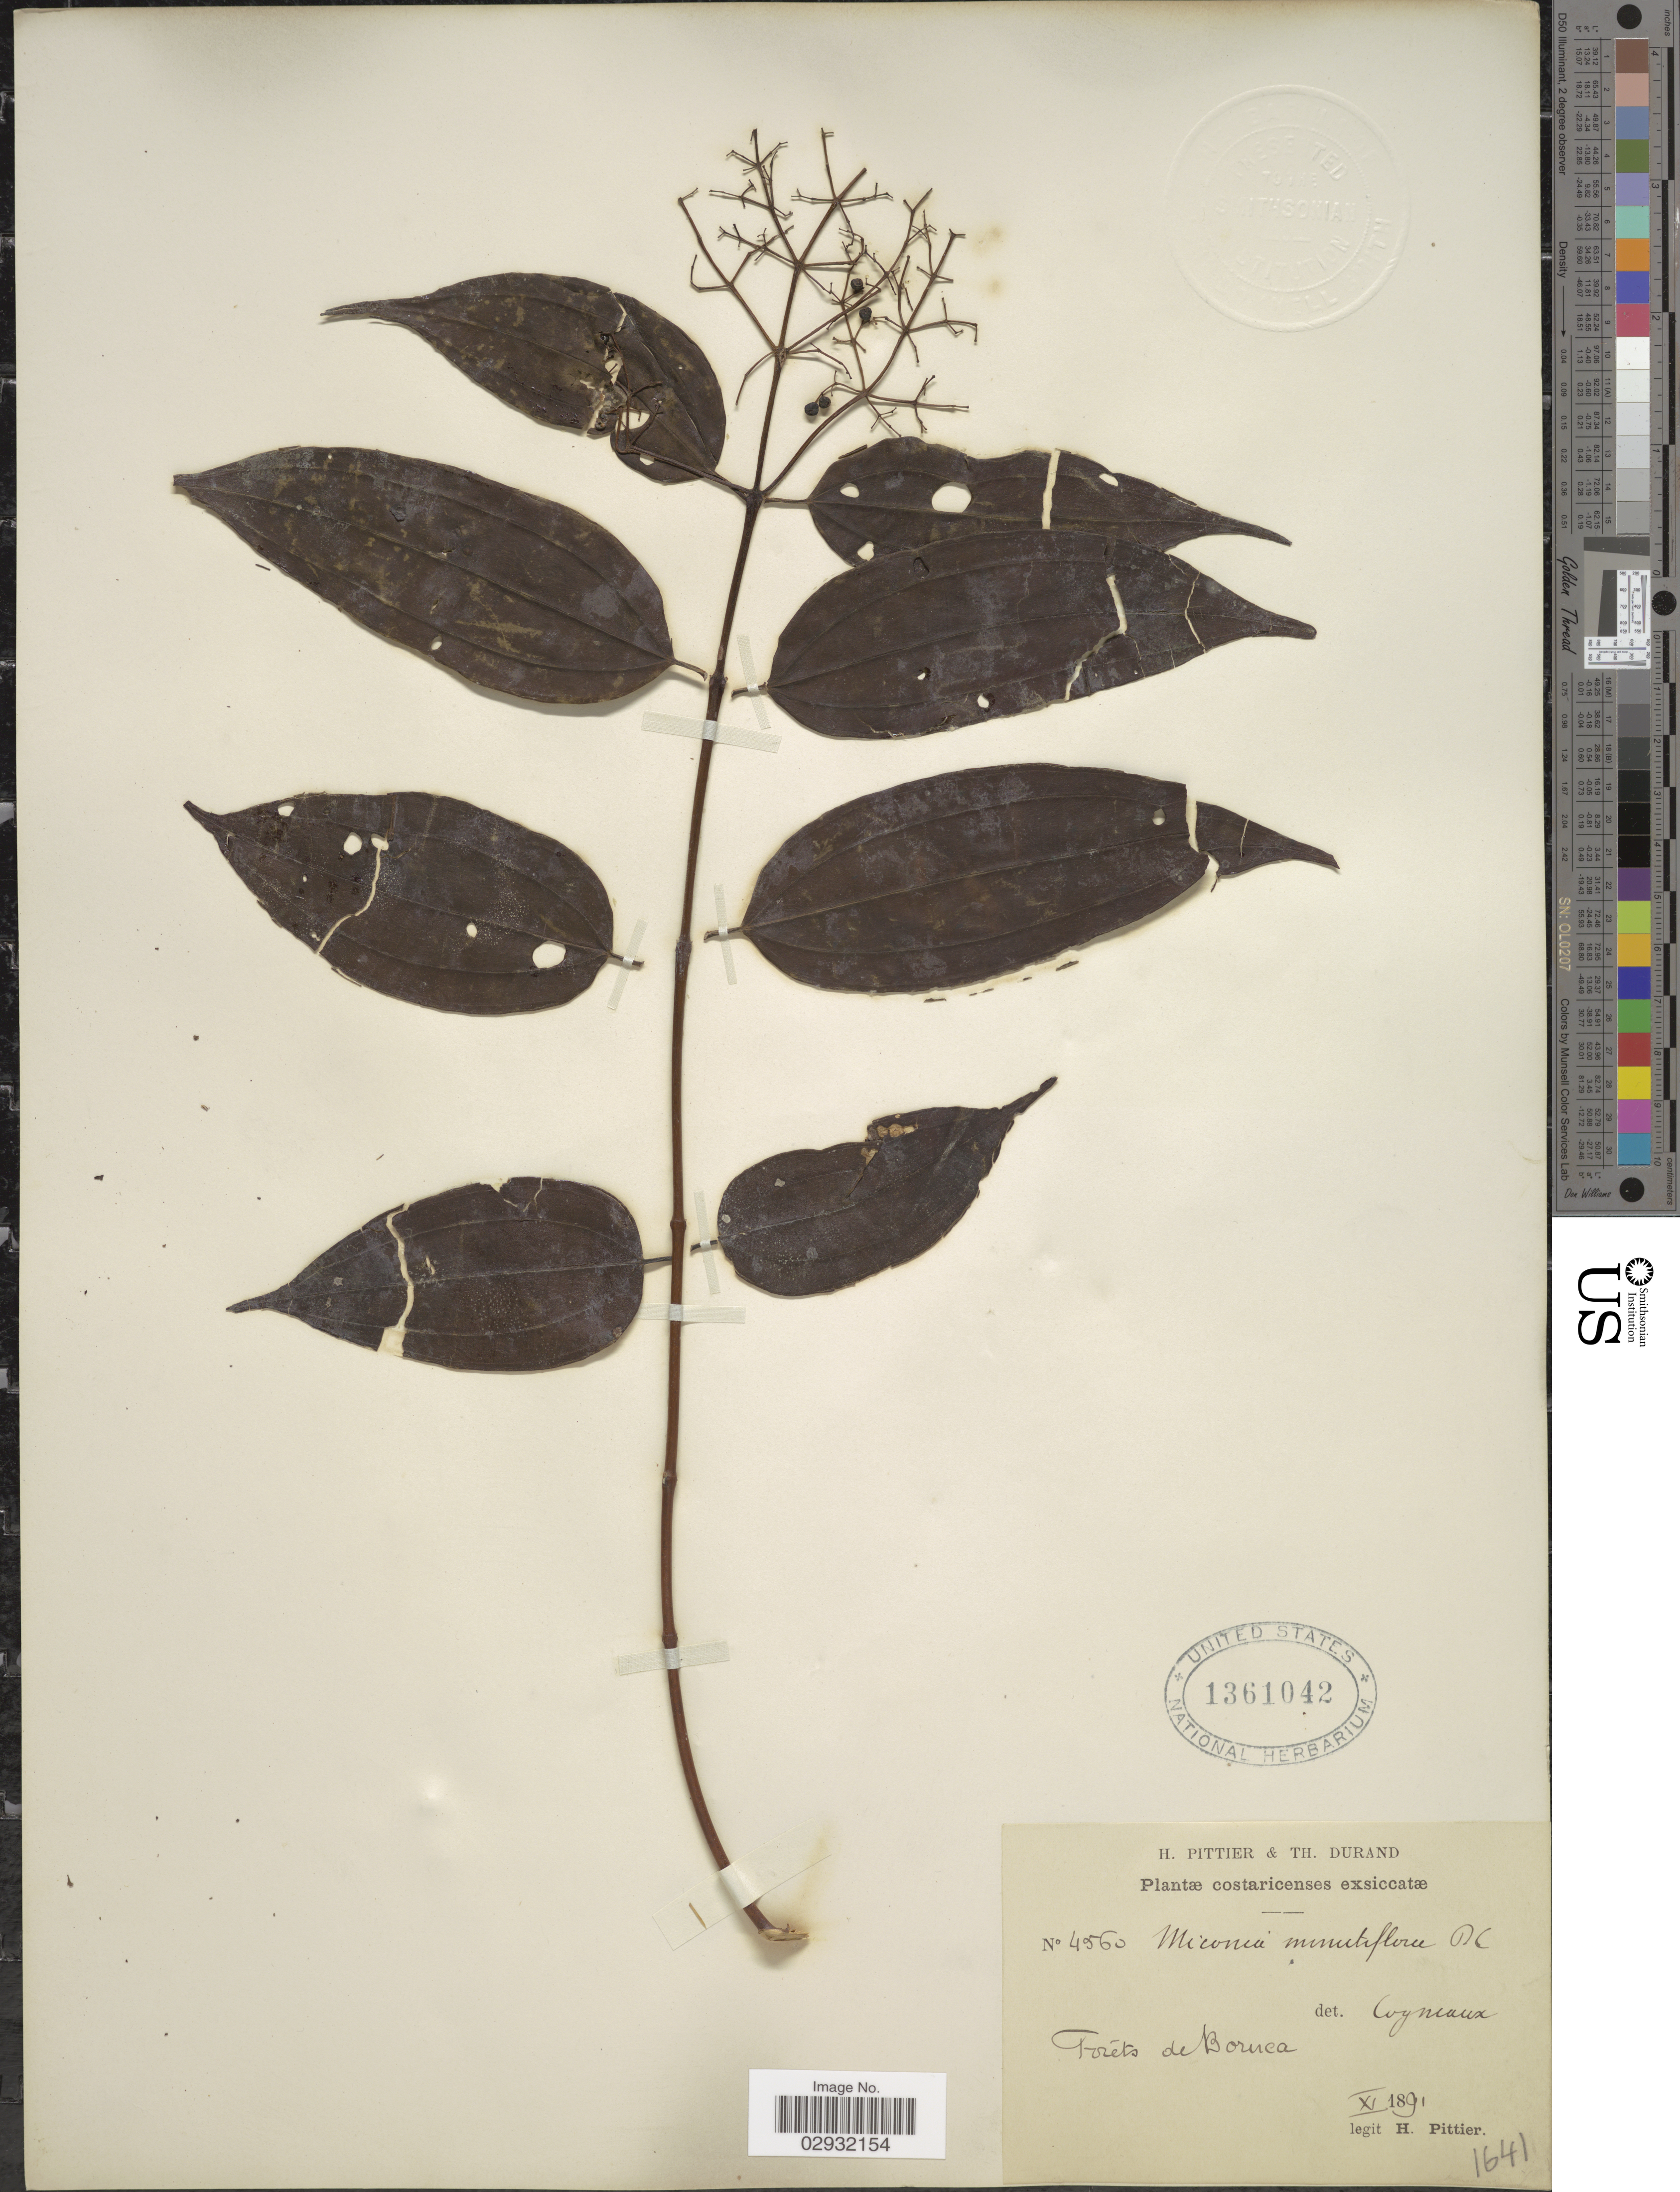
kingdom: Plantae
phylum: Tracheophyta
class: Magnoliopsida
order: Myrtales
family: Melastomataceae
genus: Miconia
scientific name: Miconia borealis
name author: Gleason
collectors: H. F. Pittier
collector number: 4560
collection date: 1891-11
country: Costa Rica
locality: Forêts de Boruca.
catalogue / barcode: US 1361042